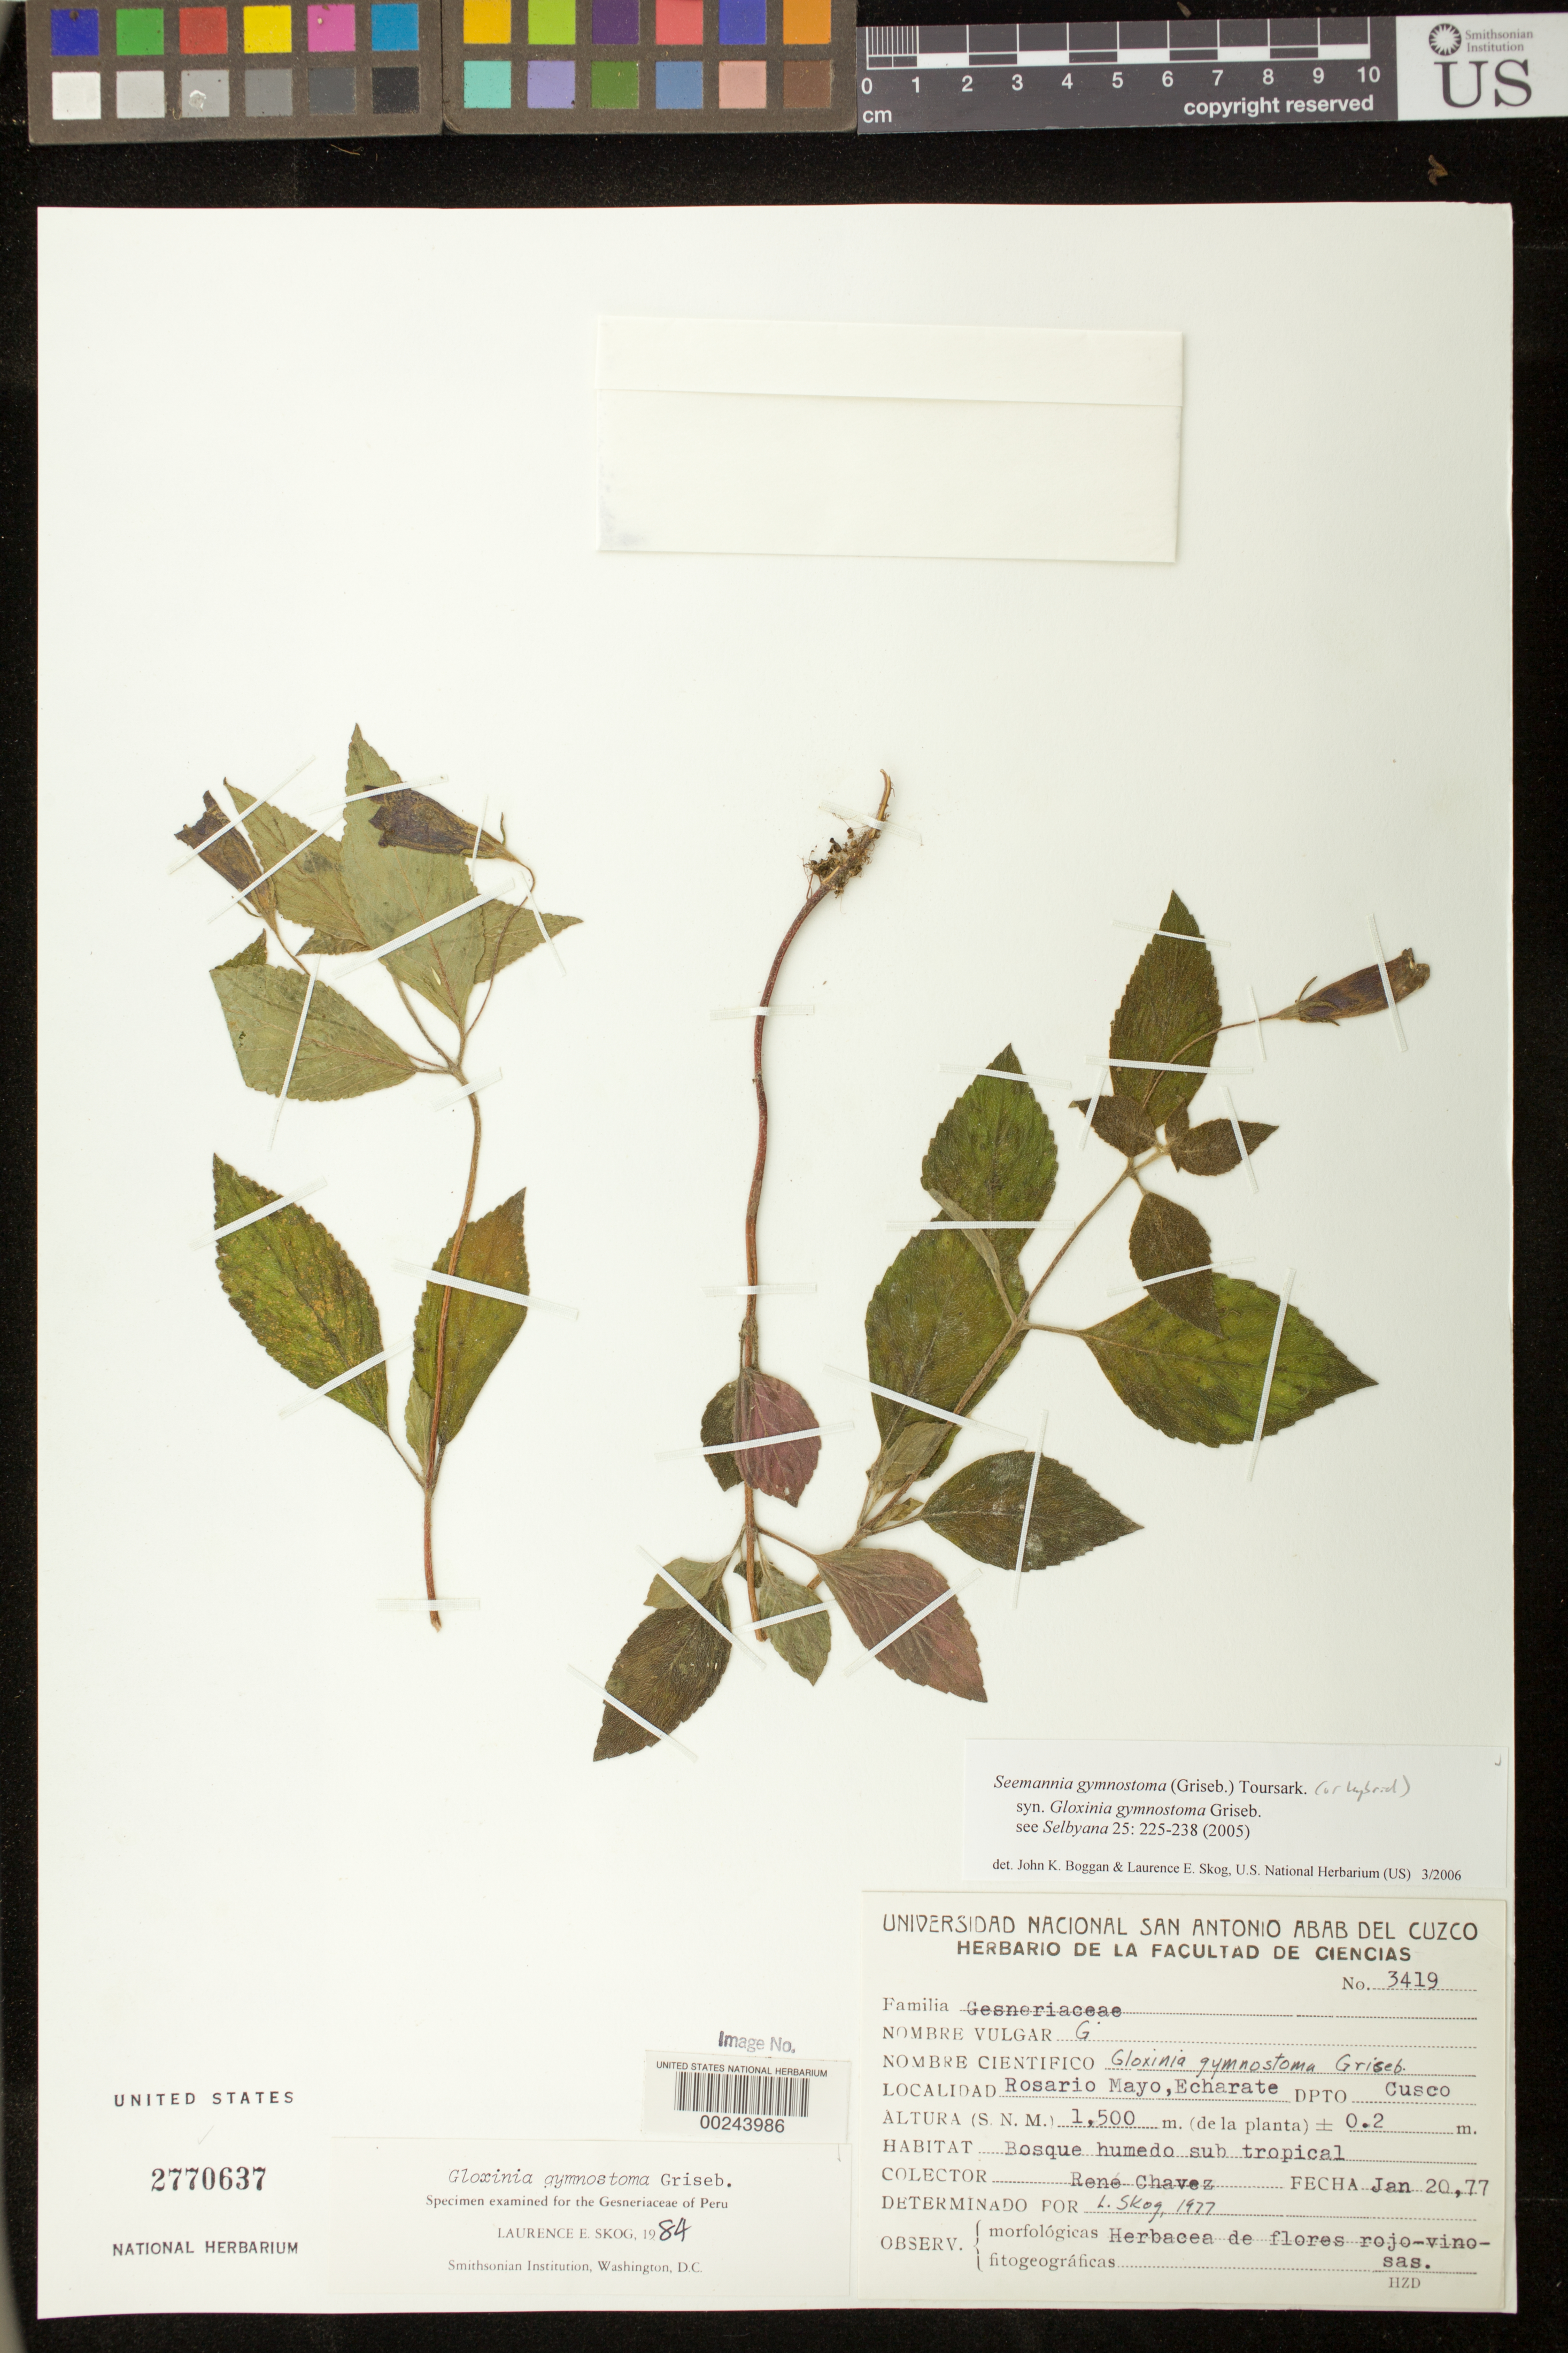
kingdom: Plantae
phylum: Tracheophyta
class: Magnoliopsida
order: Lamiales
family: Gesneriaceae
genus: Seemannia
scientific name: Seemannia gymnostoma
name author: (Griseb.) Toursark.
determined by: Boggan, J. K.; Skog, L. E.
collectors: R. Chávez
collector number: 3419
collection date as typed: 20 Jan 1977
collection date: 1977-01-20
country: Peru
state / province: Cusco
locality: Rosario Mayo, Echarate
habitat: Bosque húmedo subtropical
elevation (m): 1500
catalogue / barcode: US 2770637